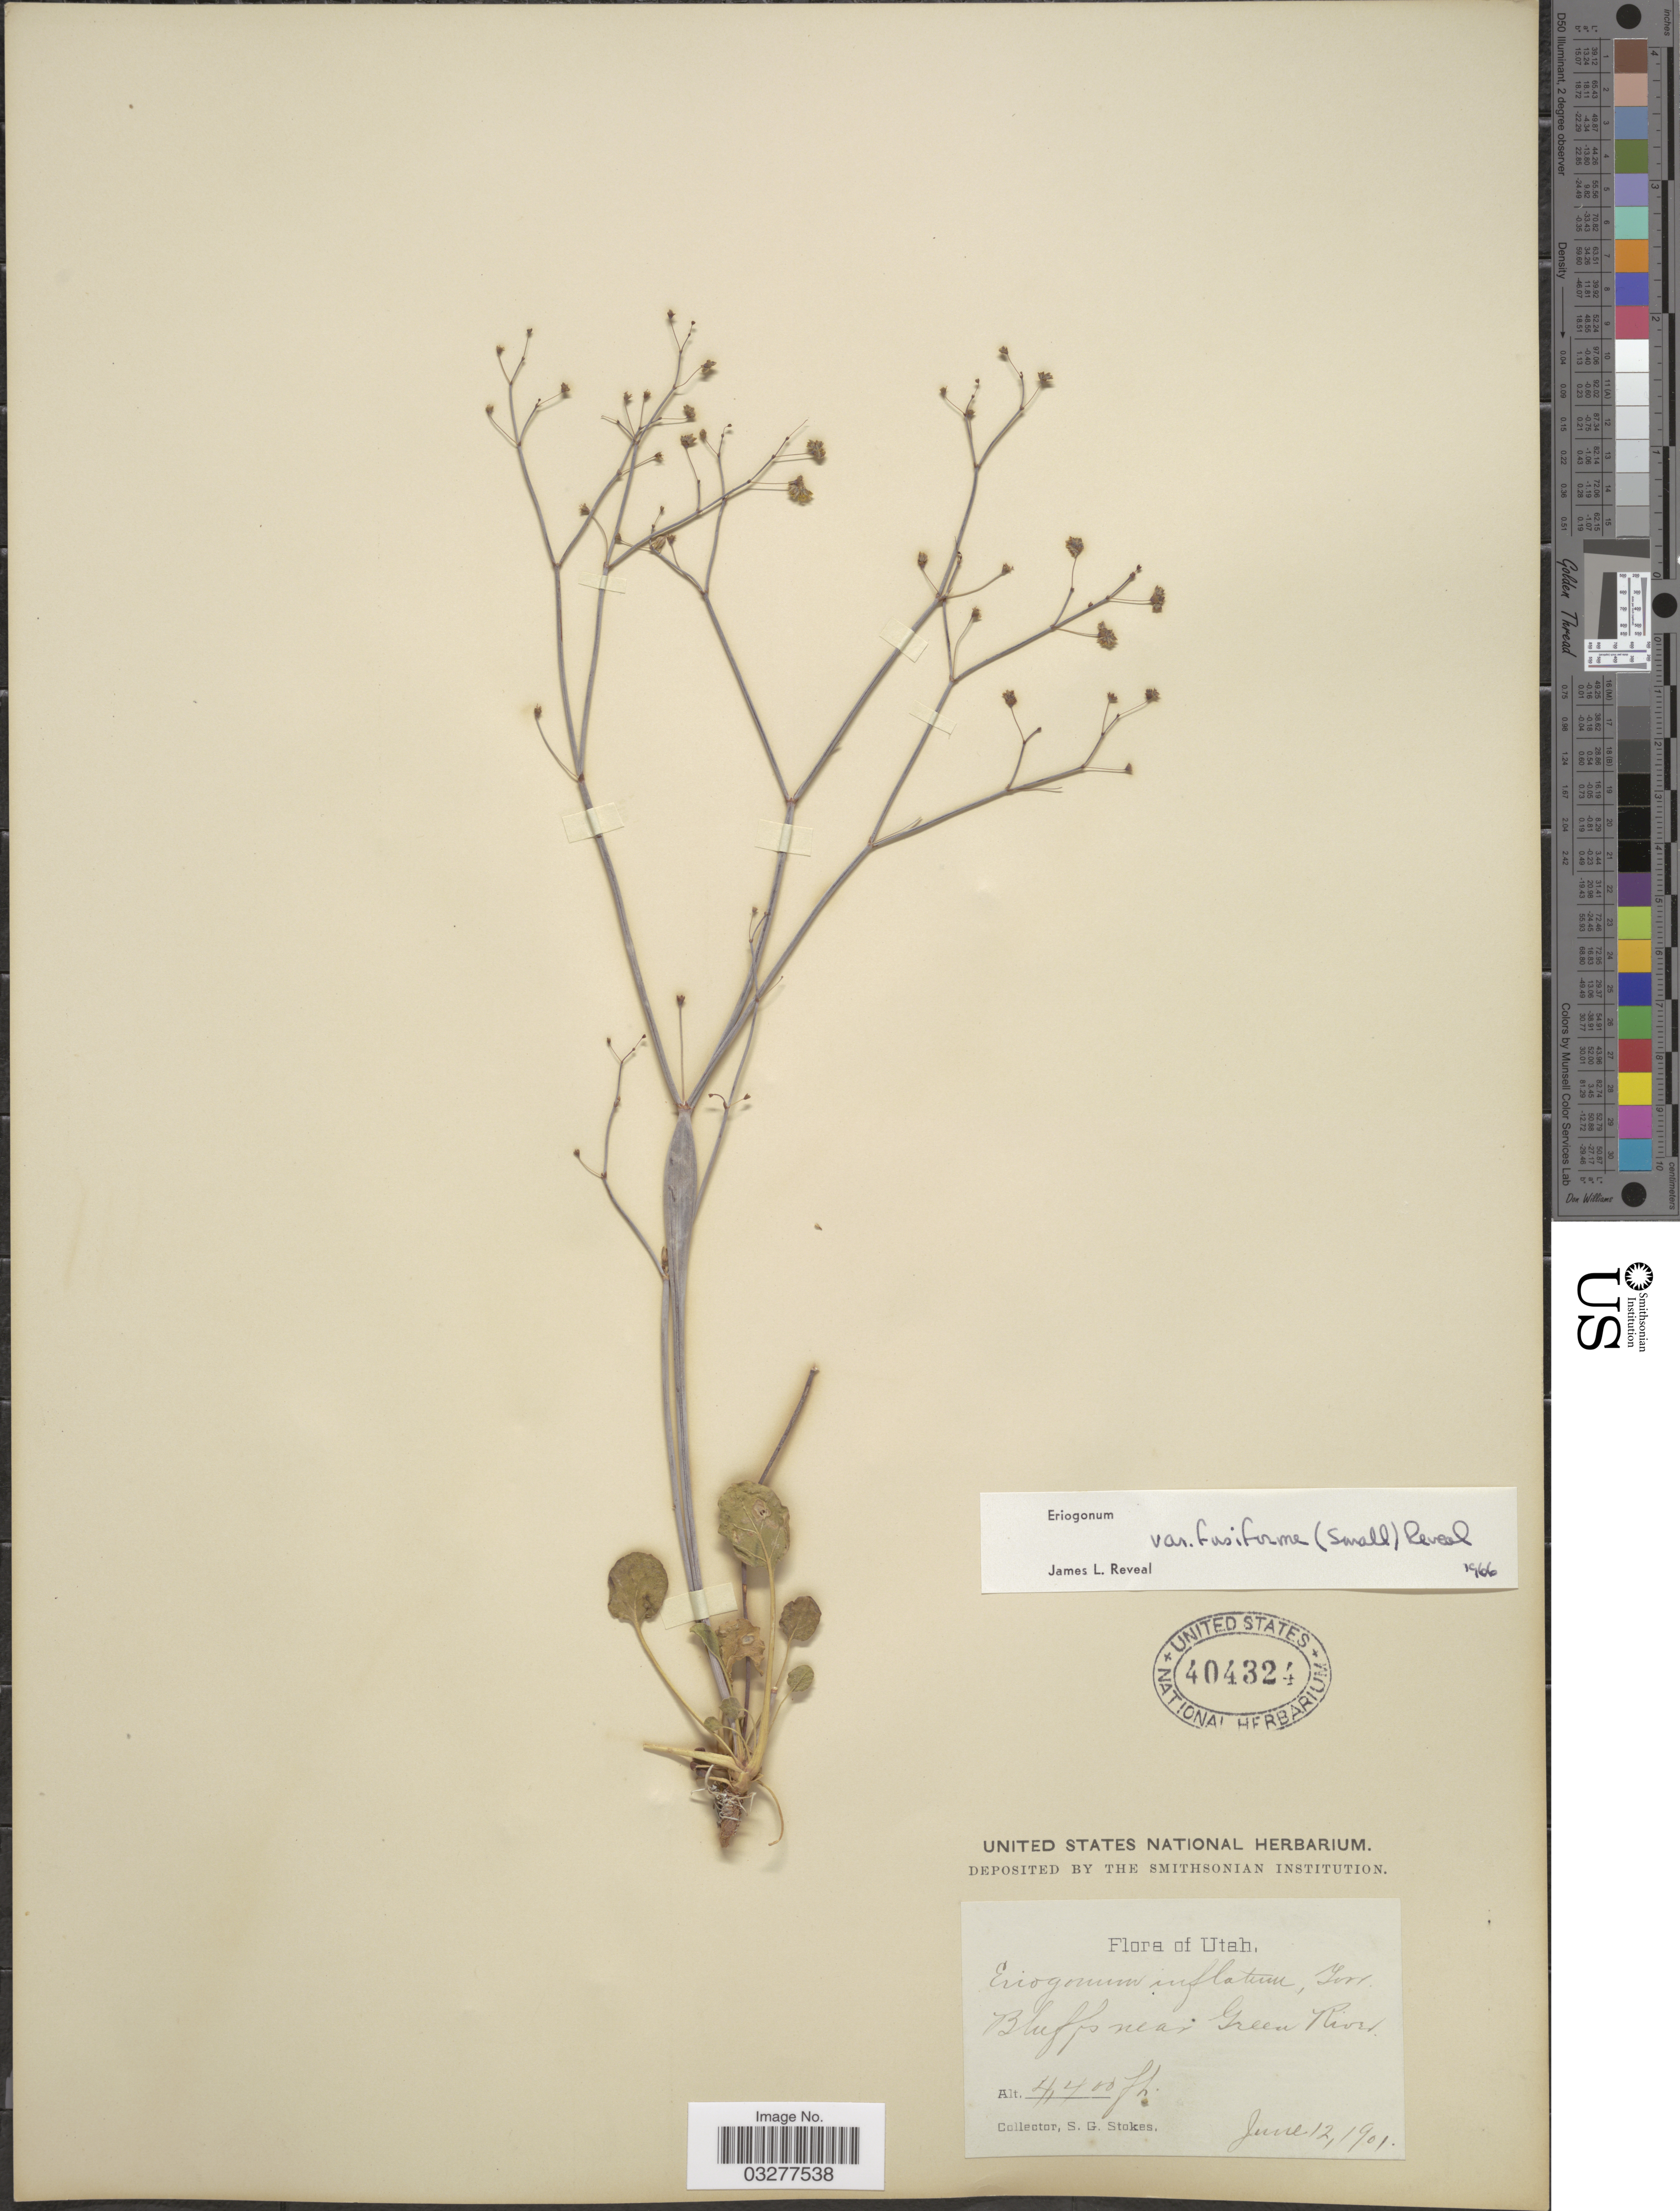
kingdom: Plantae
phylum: Tracheophyta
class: Magnoliopsida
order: Caryophyllales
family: Polygonaceae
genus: Eriogonum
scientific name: Eriogonum inflatum var. fusiforme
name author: (Small) Reveal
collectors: S. G. Stokes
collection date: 1901-06-12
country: United States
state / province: Utah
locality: Bluffs near Green River.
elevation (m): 1341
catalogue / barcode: US 404324